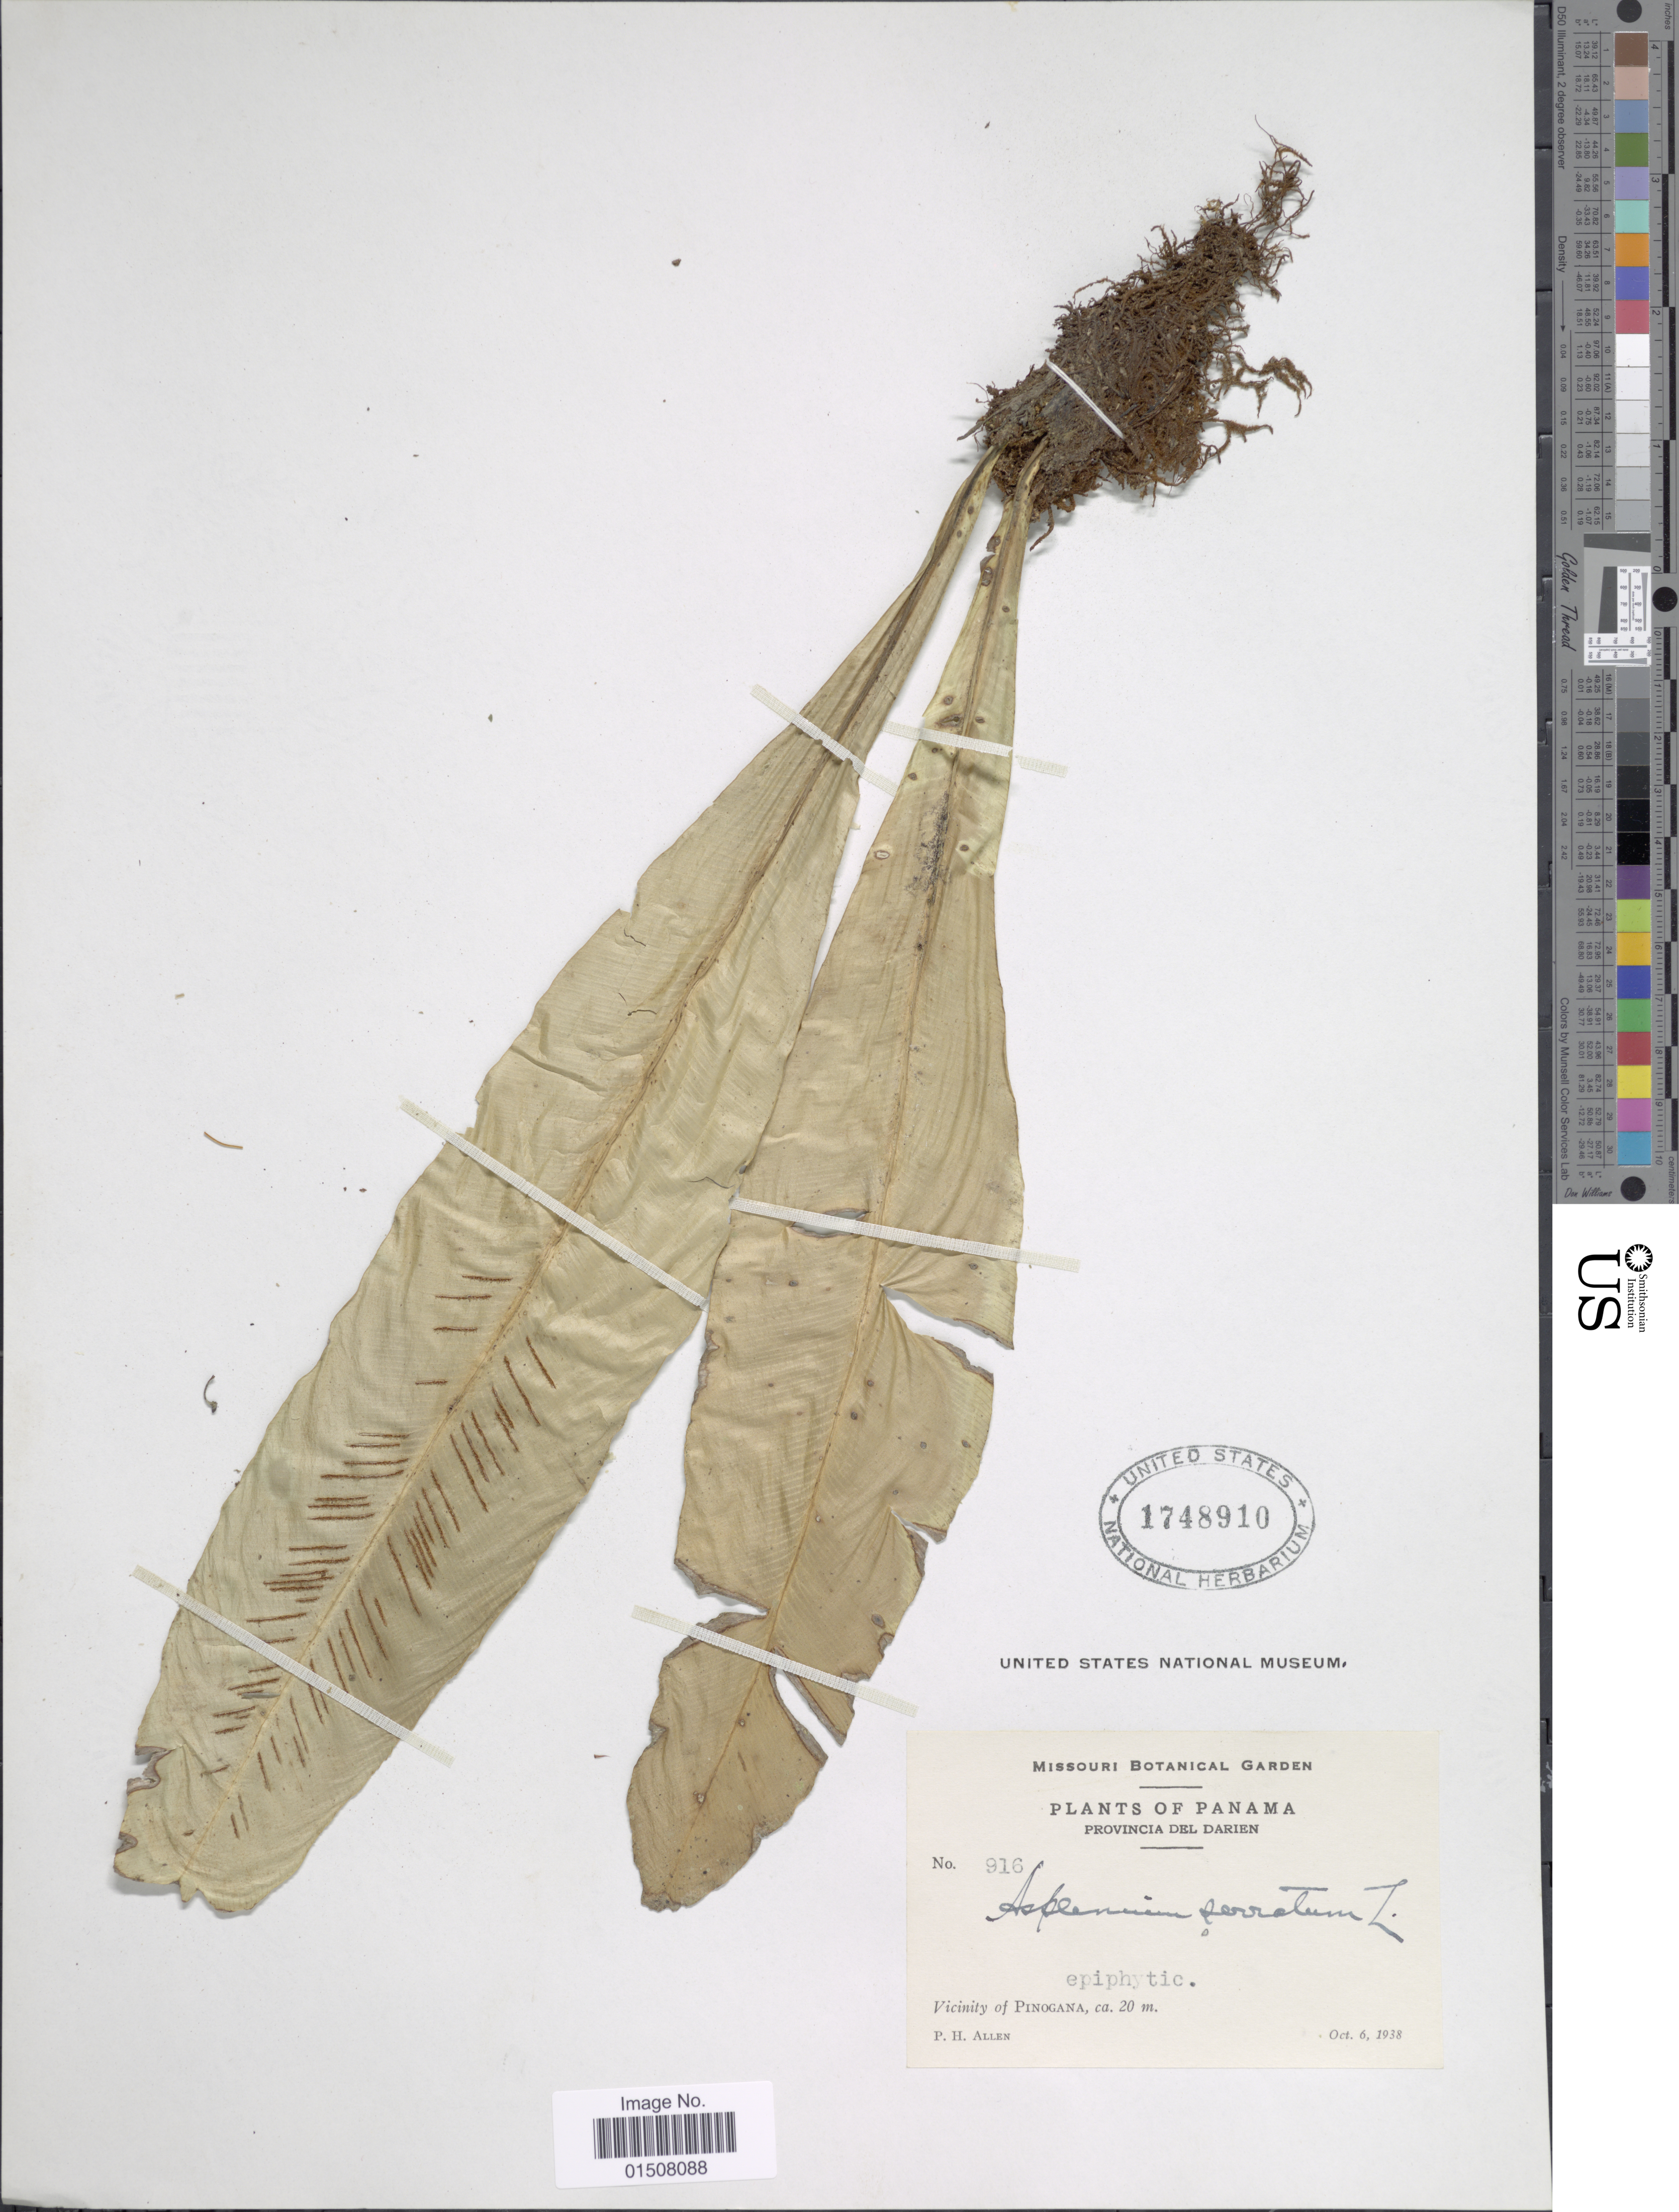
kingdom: Plantae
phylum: Tracheophyta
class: Polypodiopsida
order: Polypodiales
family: Aspleniaceae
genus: Asplenium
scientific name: Asplenium serratum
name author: L.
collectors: P. H. Allen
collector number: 916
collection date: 1938-10-06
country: Panama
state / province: Darién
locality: Vicinity of Pinogana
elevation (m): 20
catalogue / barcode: US 1748910